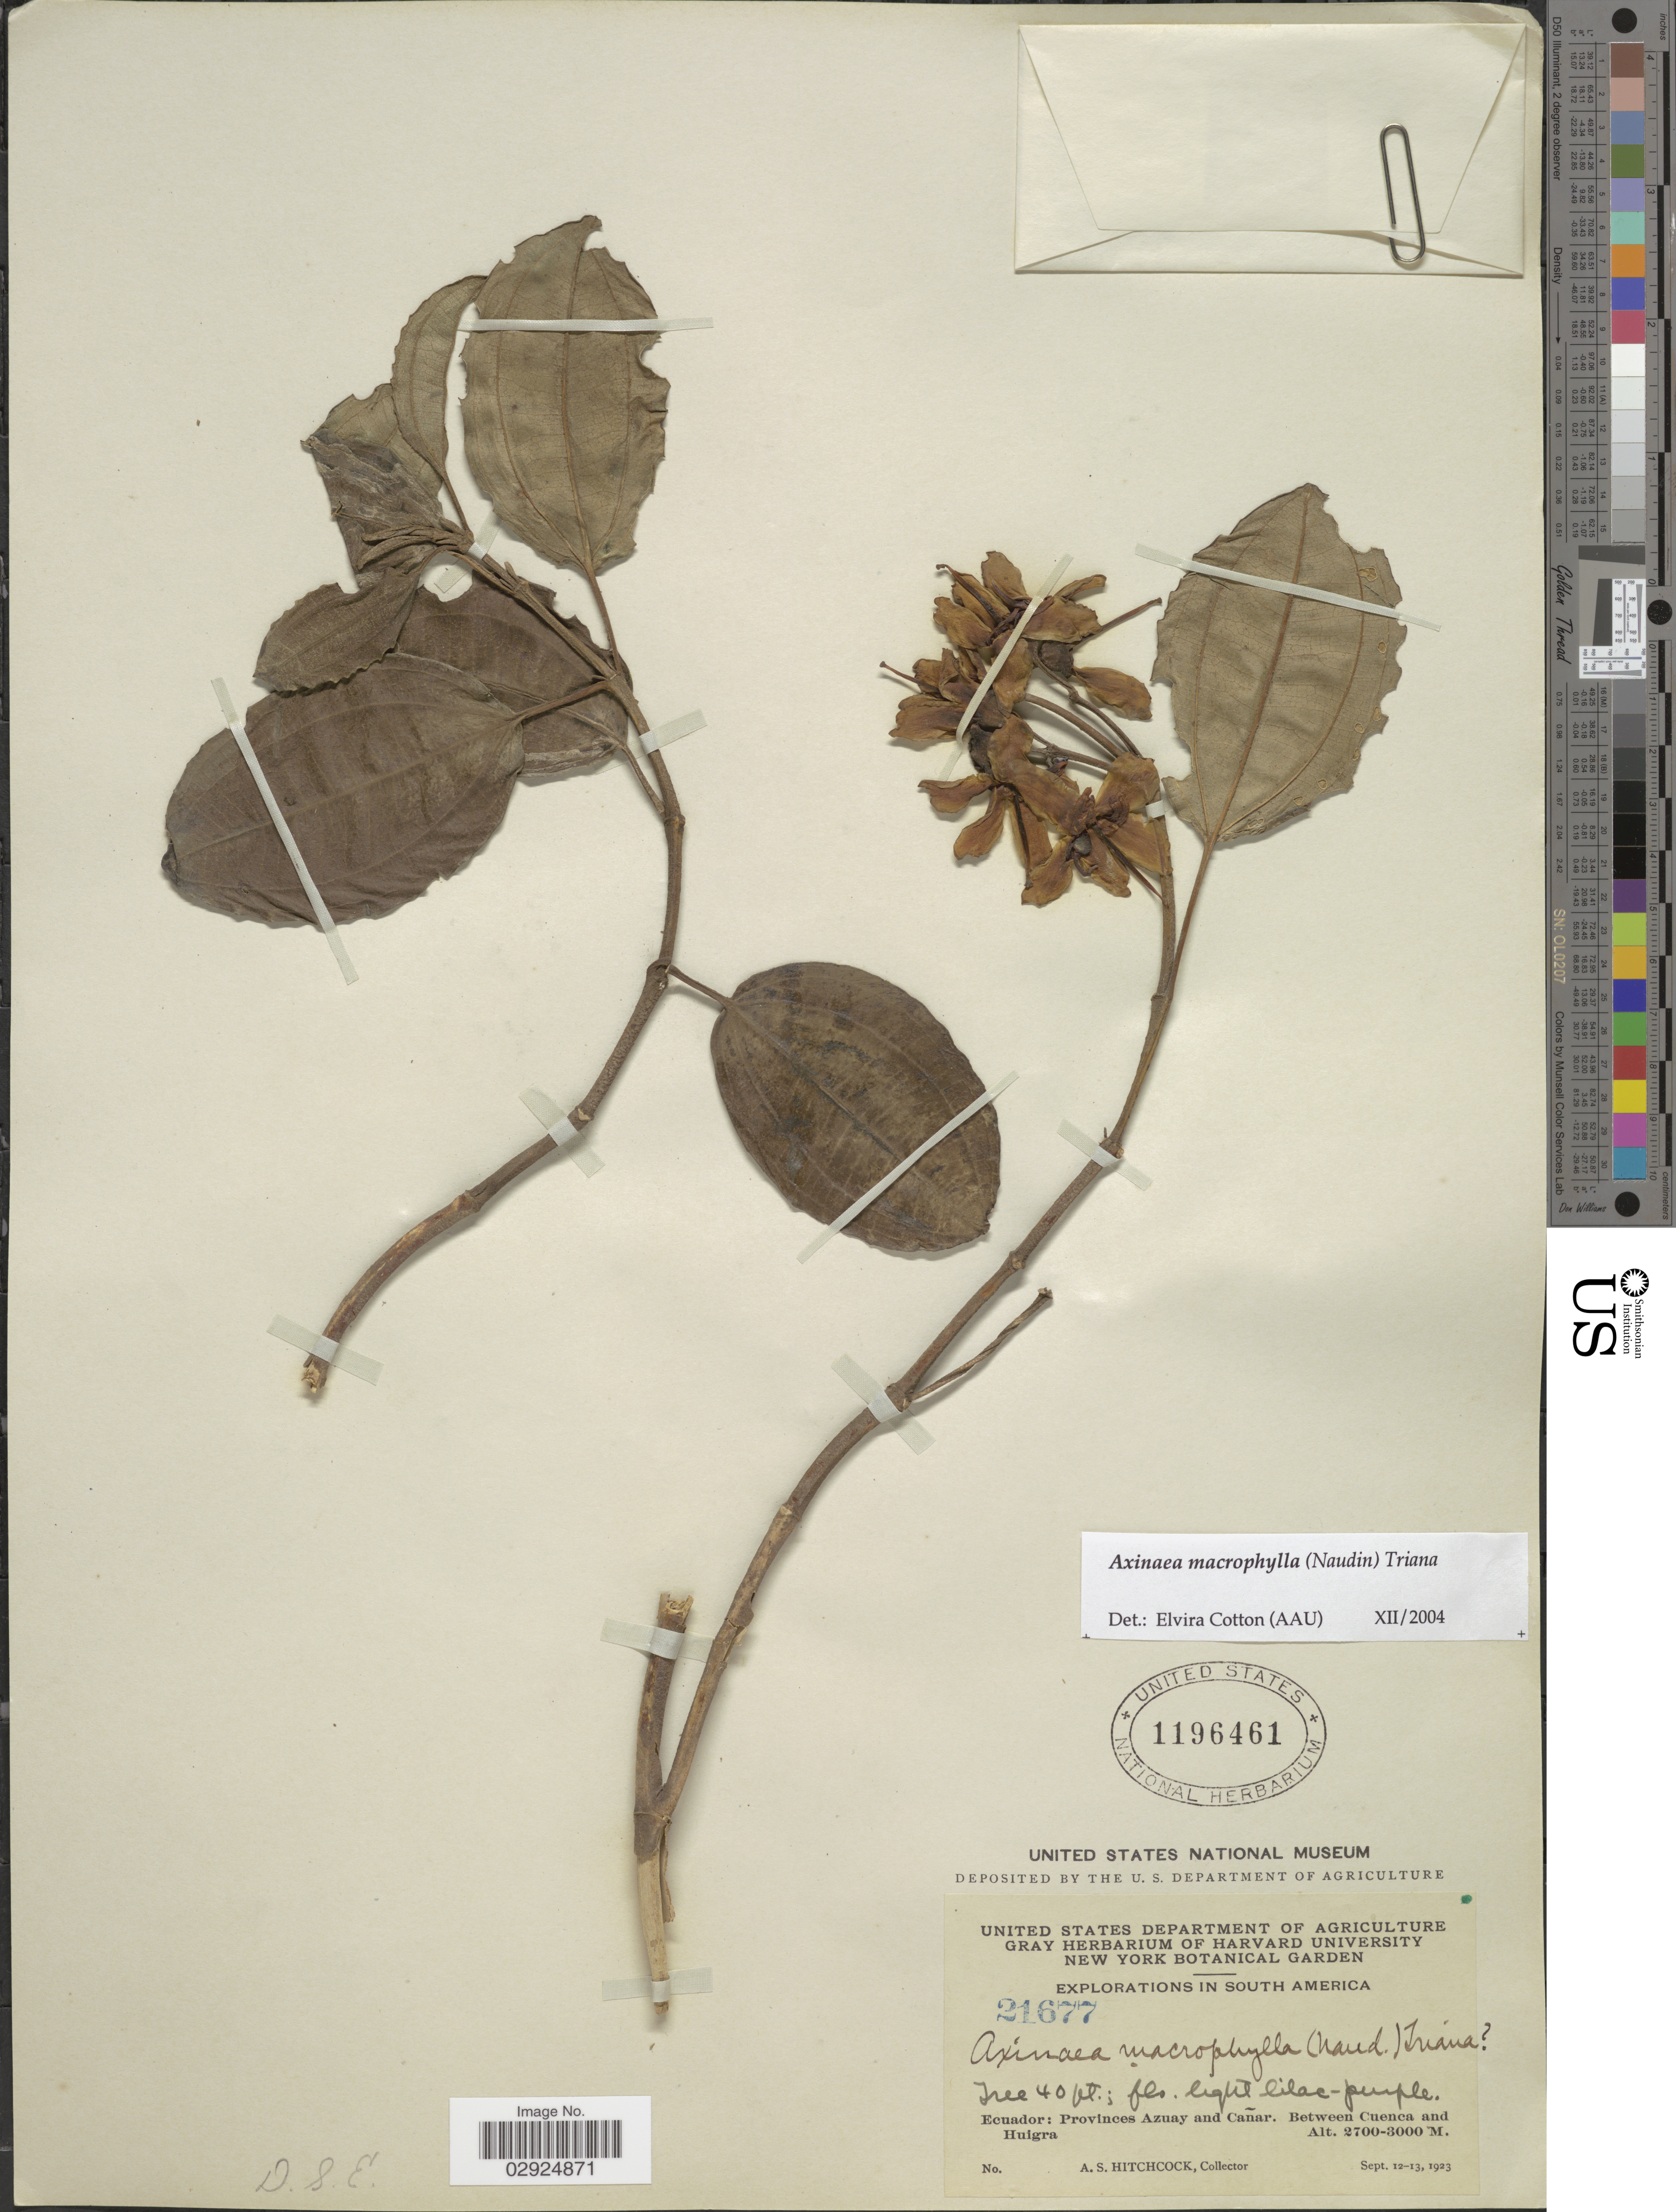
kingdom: Plantae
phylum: Tracheophyta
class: Magnoliopsida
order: Myrtales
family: Melastomataceae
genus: Axinaea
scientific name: Axinaea macrophylla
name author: (Naudin) Triana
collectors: A. S. Hitchcock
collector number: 21677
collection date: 1923-09-12/1923-09-13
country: Ecuador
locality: Provinces Azuay and Cañar, Between Cuenca and Huigra.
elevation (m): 2700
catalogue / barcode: US 1196461